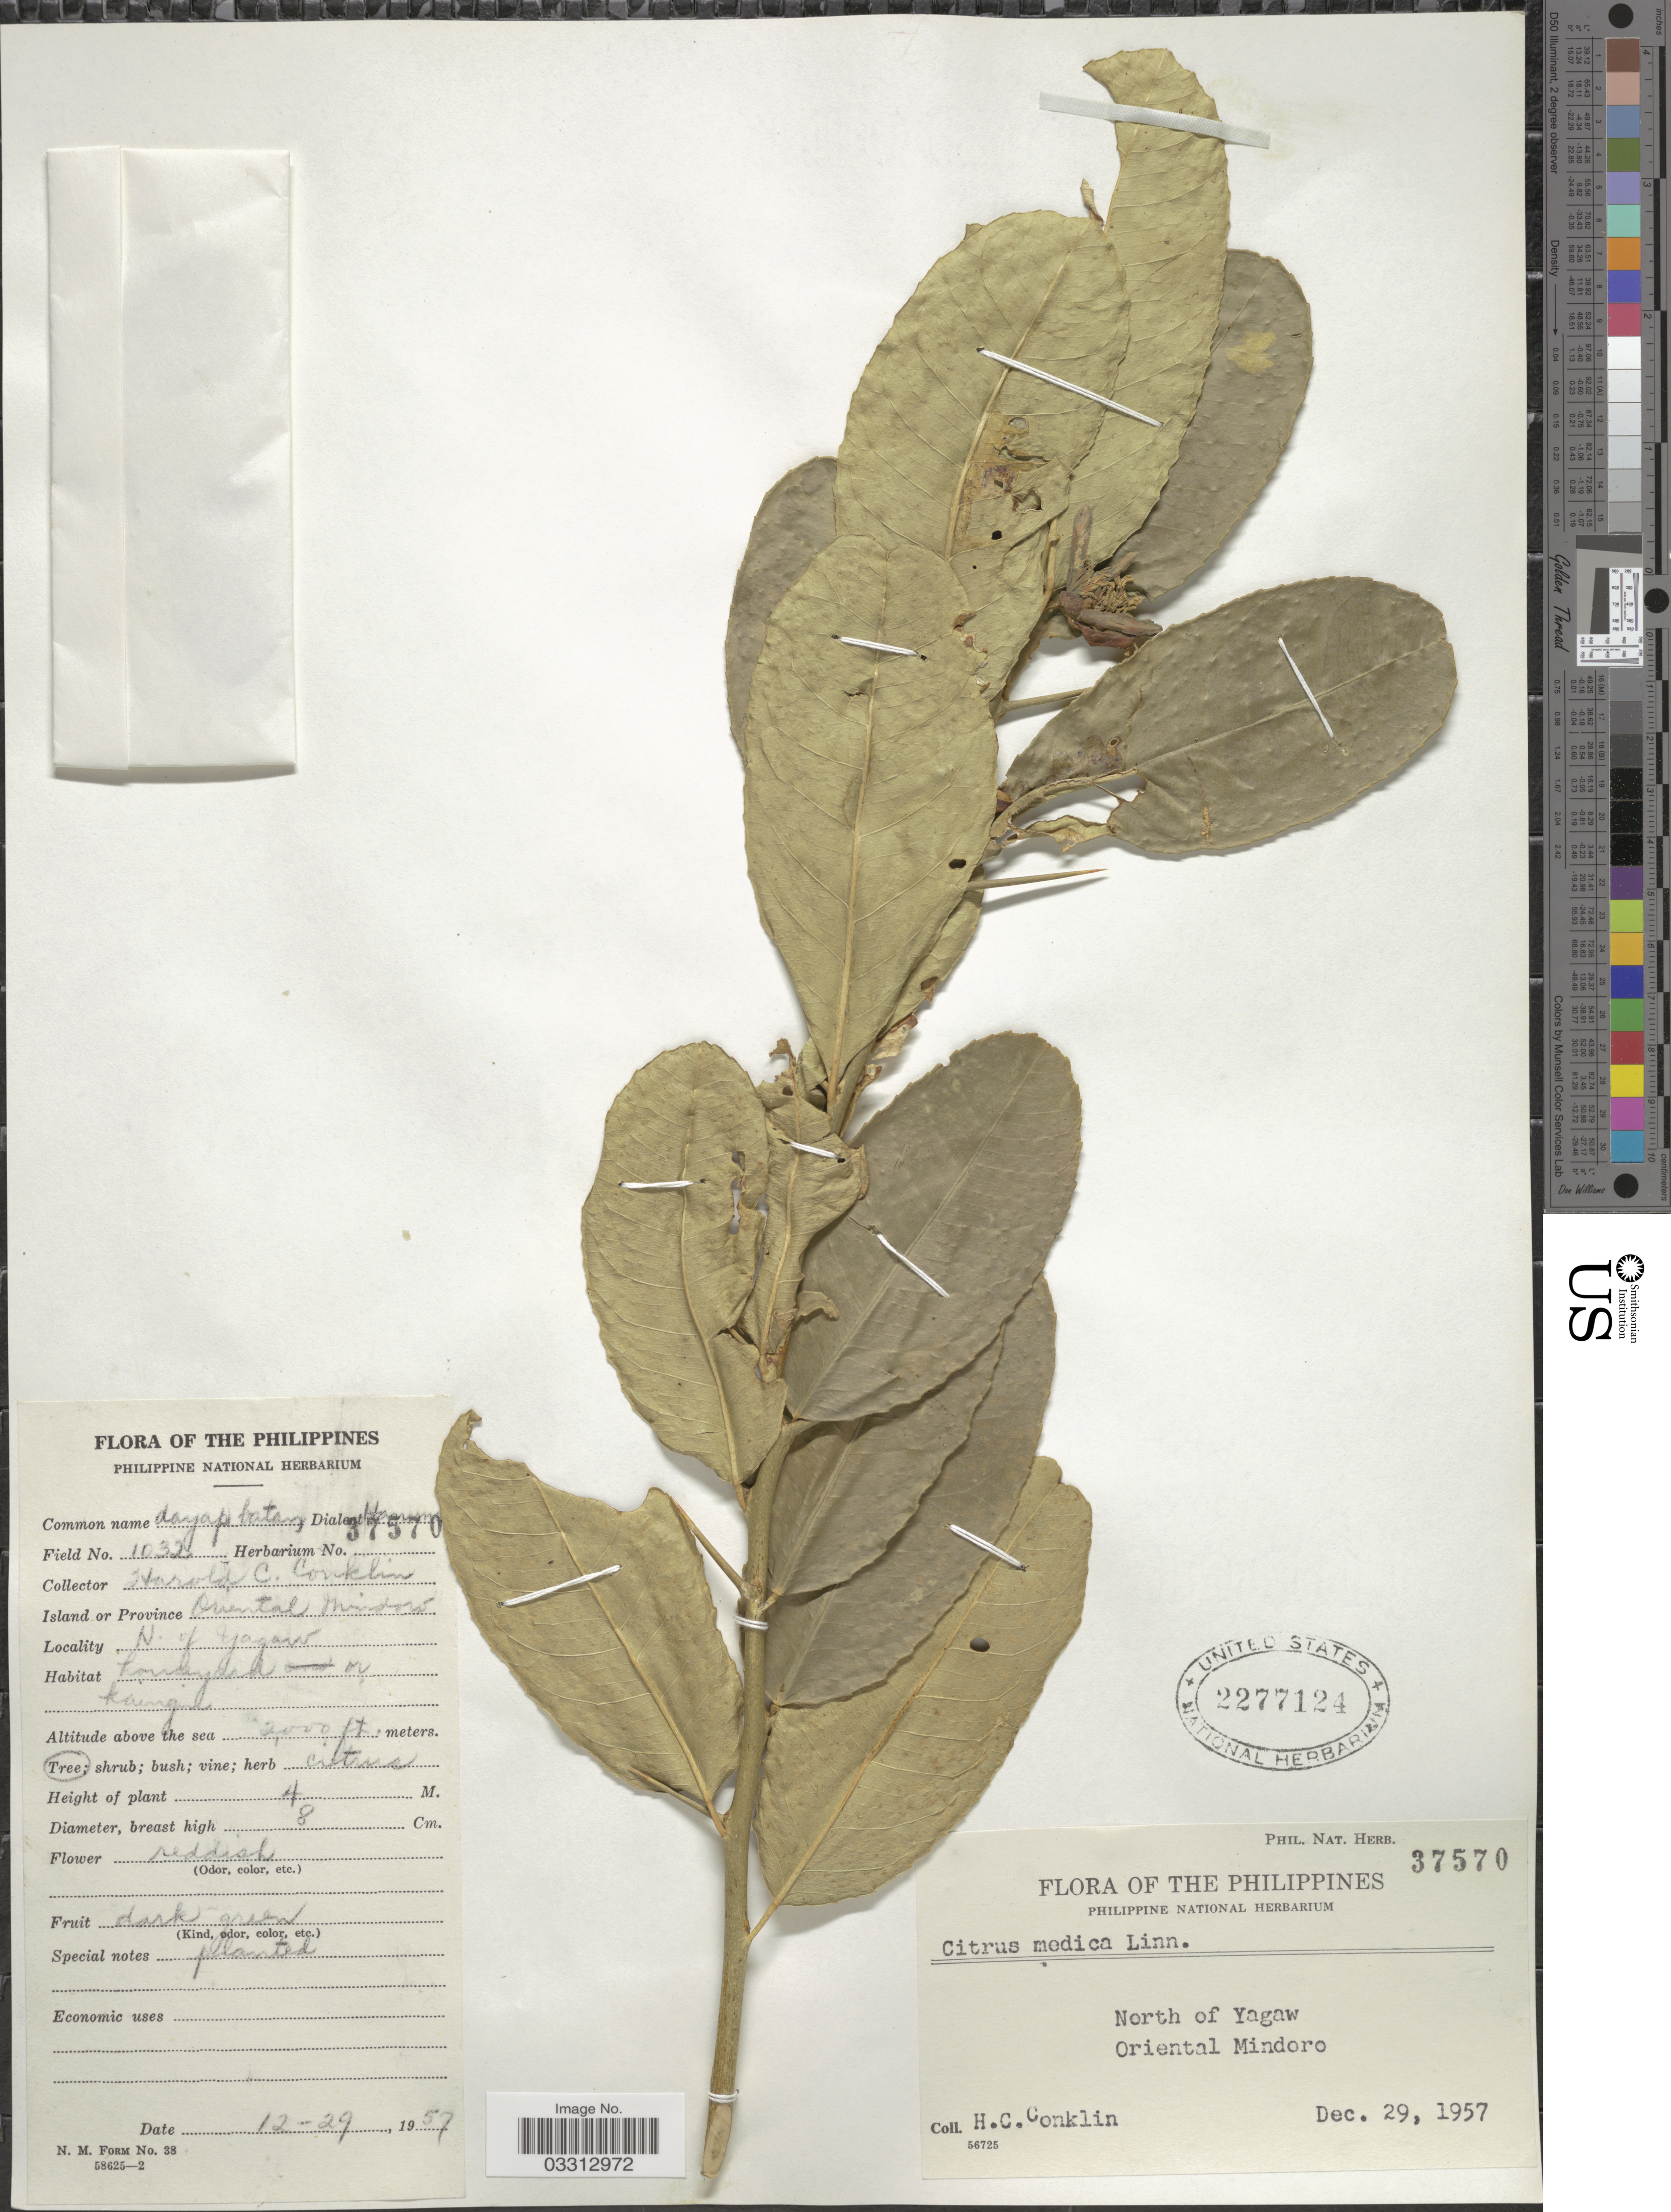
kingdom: Plantae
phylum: Tracheophyta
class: Magnoliopsida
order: Sapindales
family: Rutaceae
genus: Citrus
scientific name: Citrus medica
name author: L.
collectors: H. Conklin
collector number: Phil. Nat. Herb. 37570/1032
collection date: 1957-12-29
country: Philippines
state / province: Mimaropa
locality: North of Yagaw. Province Oriental Mindoro.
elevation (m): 610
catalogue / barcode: US 2277124